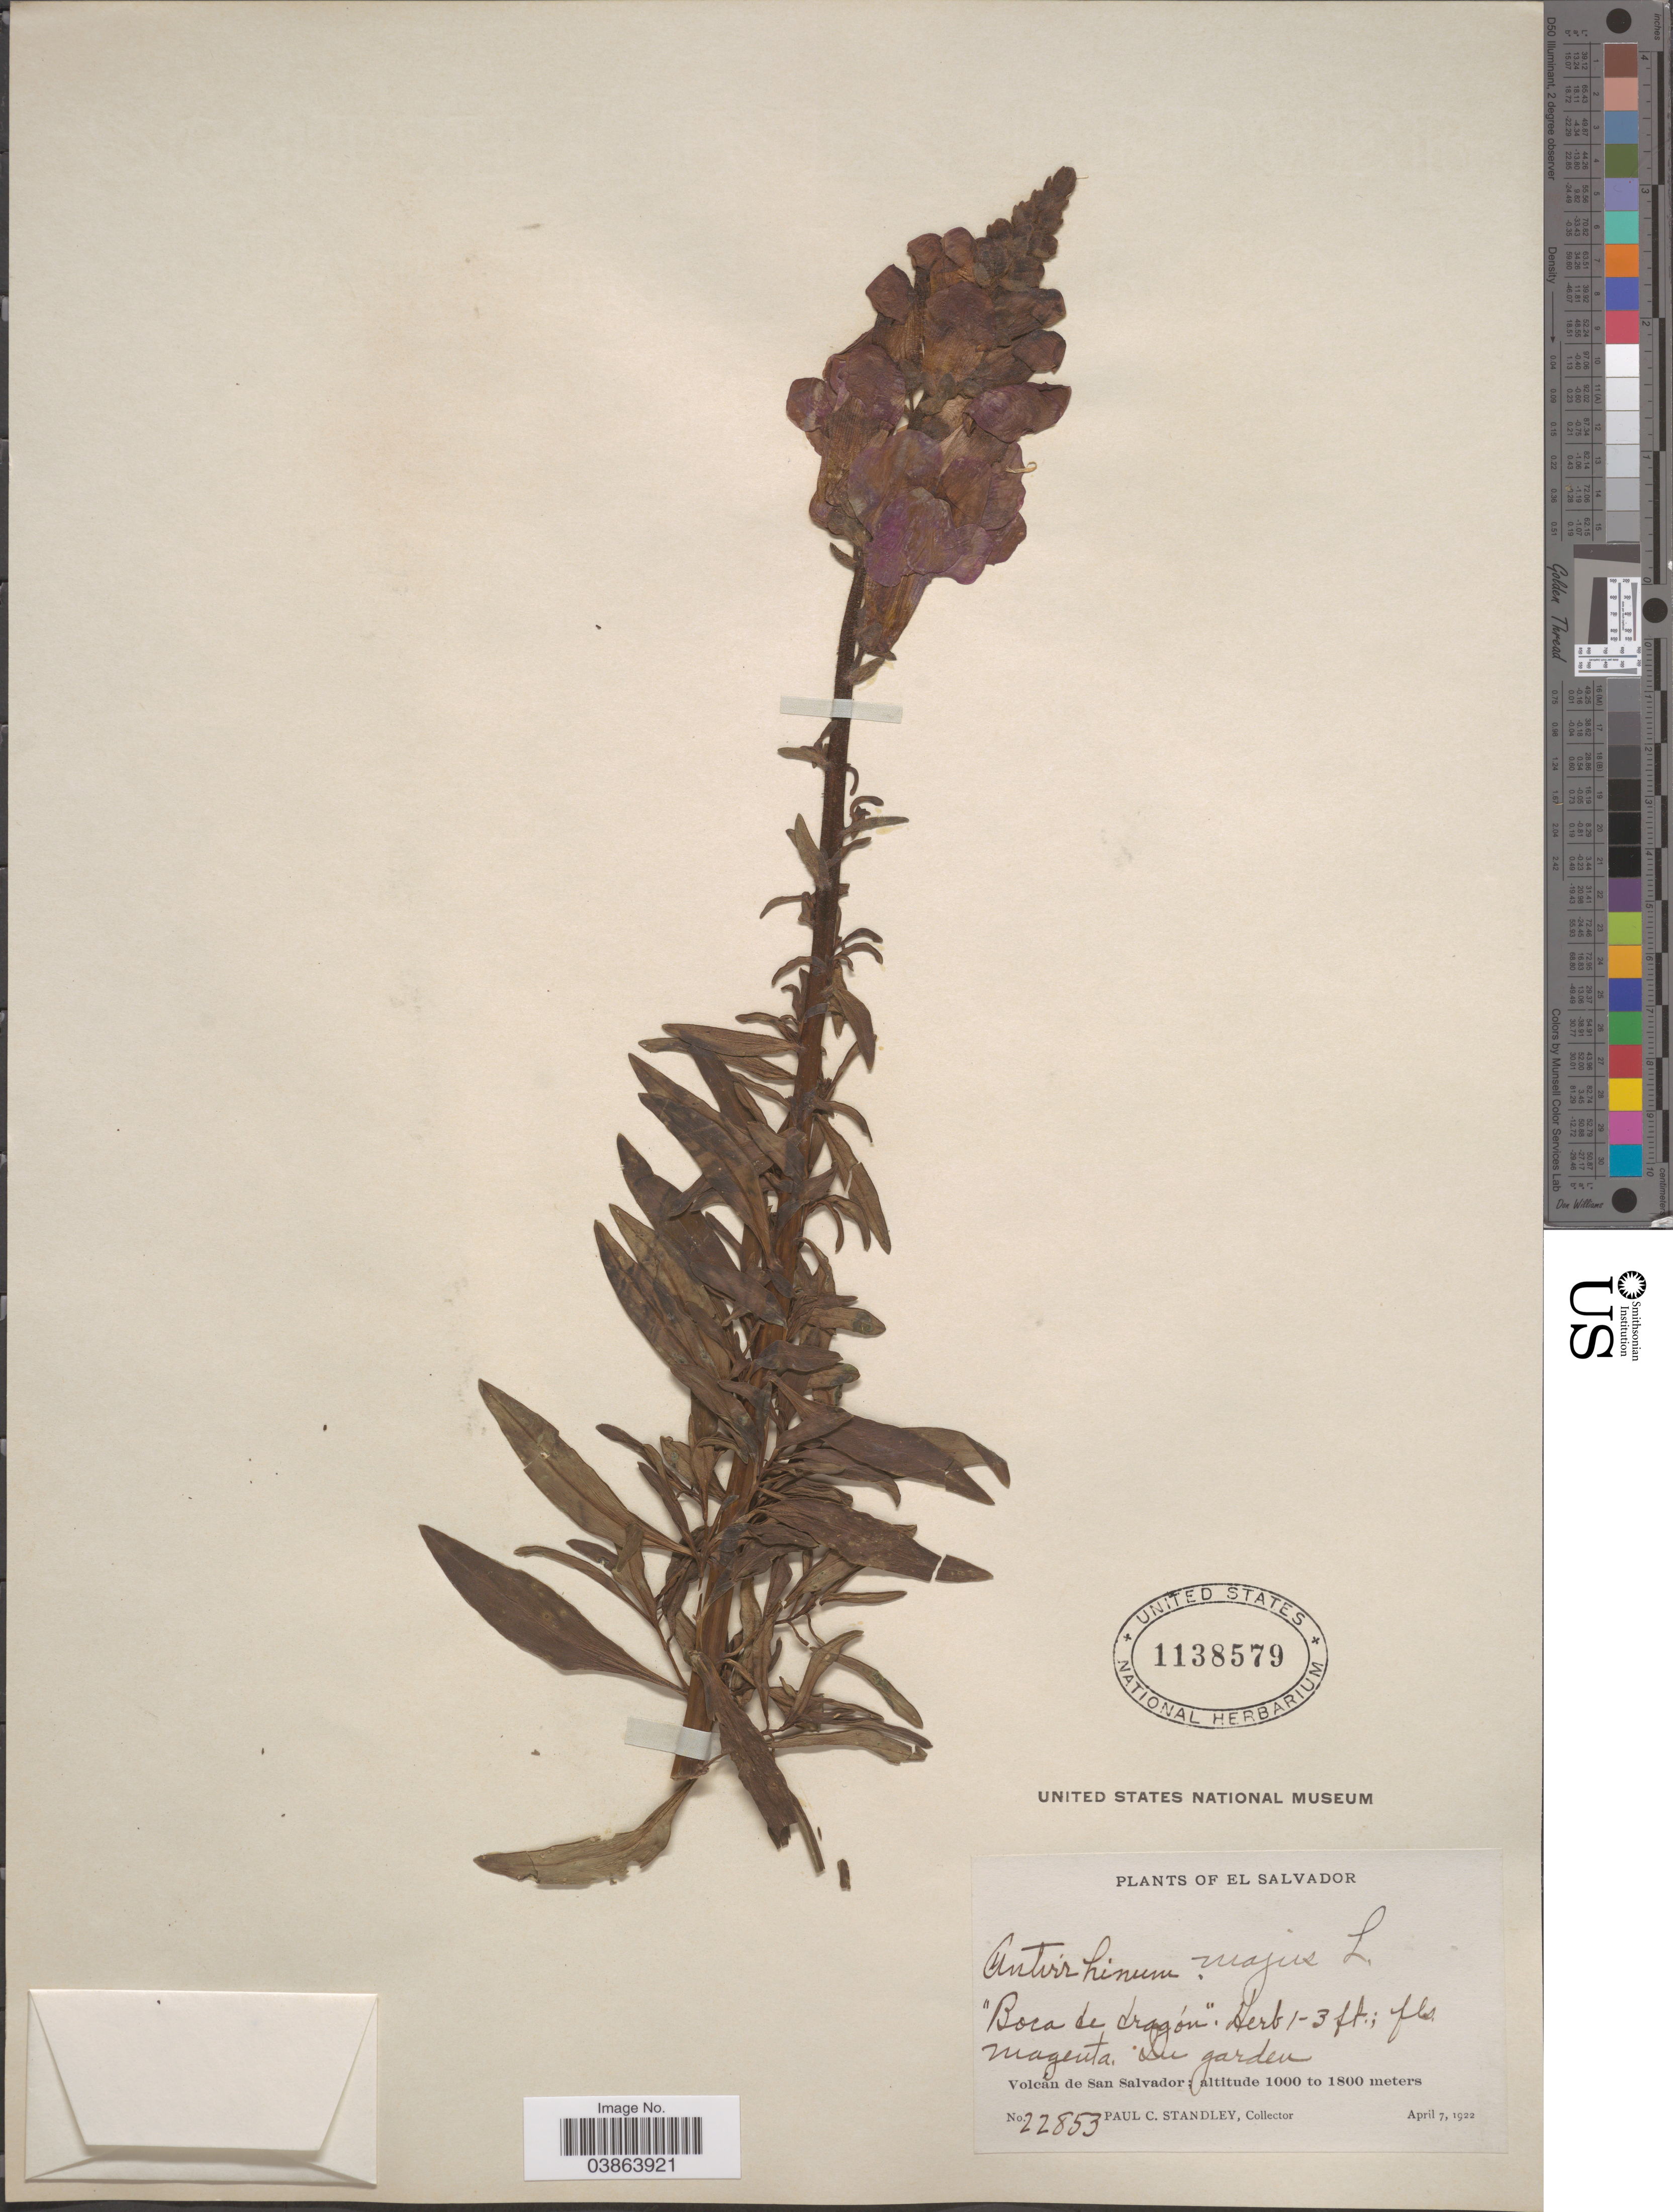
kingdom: Plantae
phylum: Tracheophyta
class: Magnoliopsida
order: Lamiales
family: Plantaginaceae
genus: Antirrhinum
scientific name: Antirrhinum majus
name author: L.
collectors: P. C. Standley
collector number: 22853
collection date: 1922-04-07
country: El Salvador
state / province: San Salvador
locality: Volcán de San Salvador.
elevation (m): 1000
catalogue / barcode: US 1138579